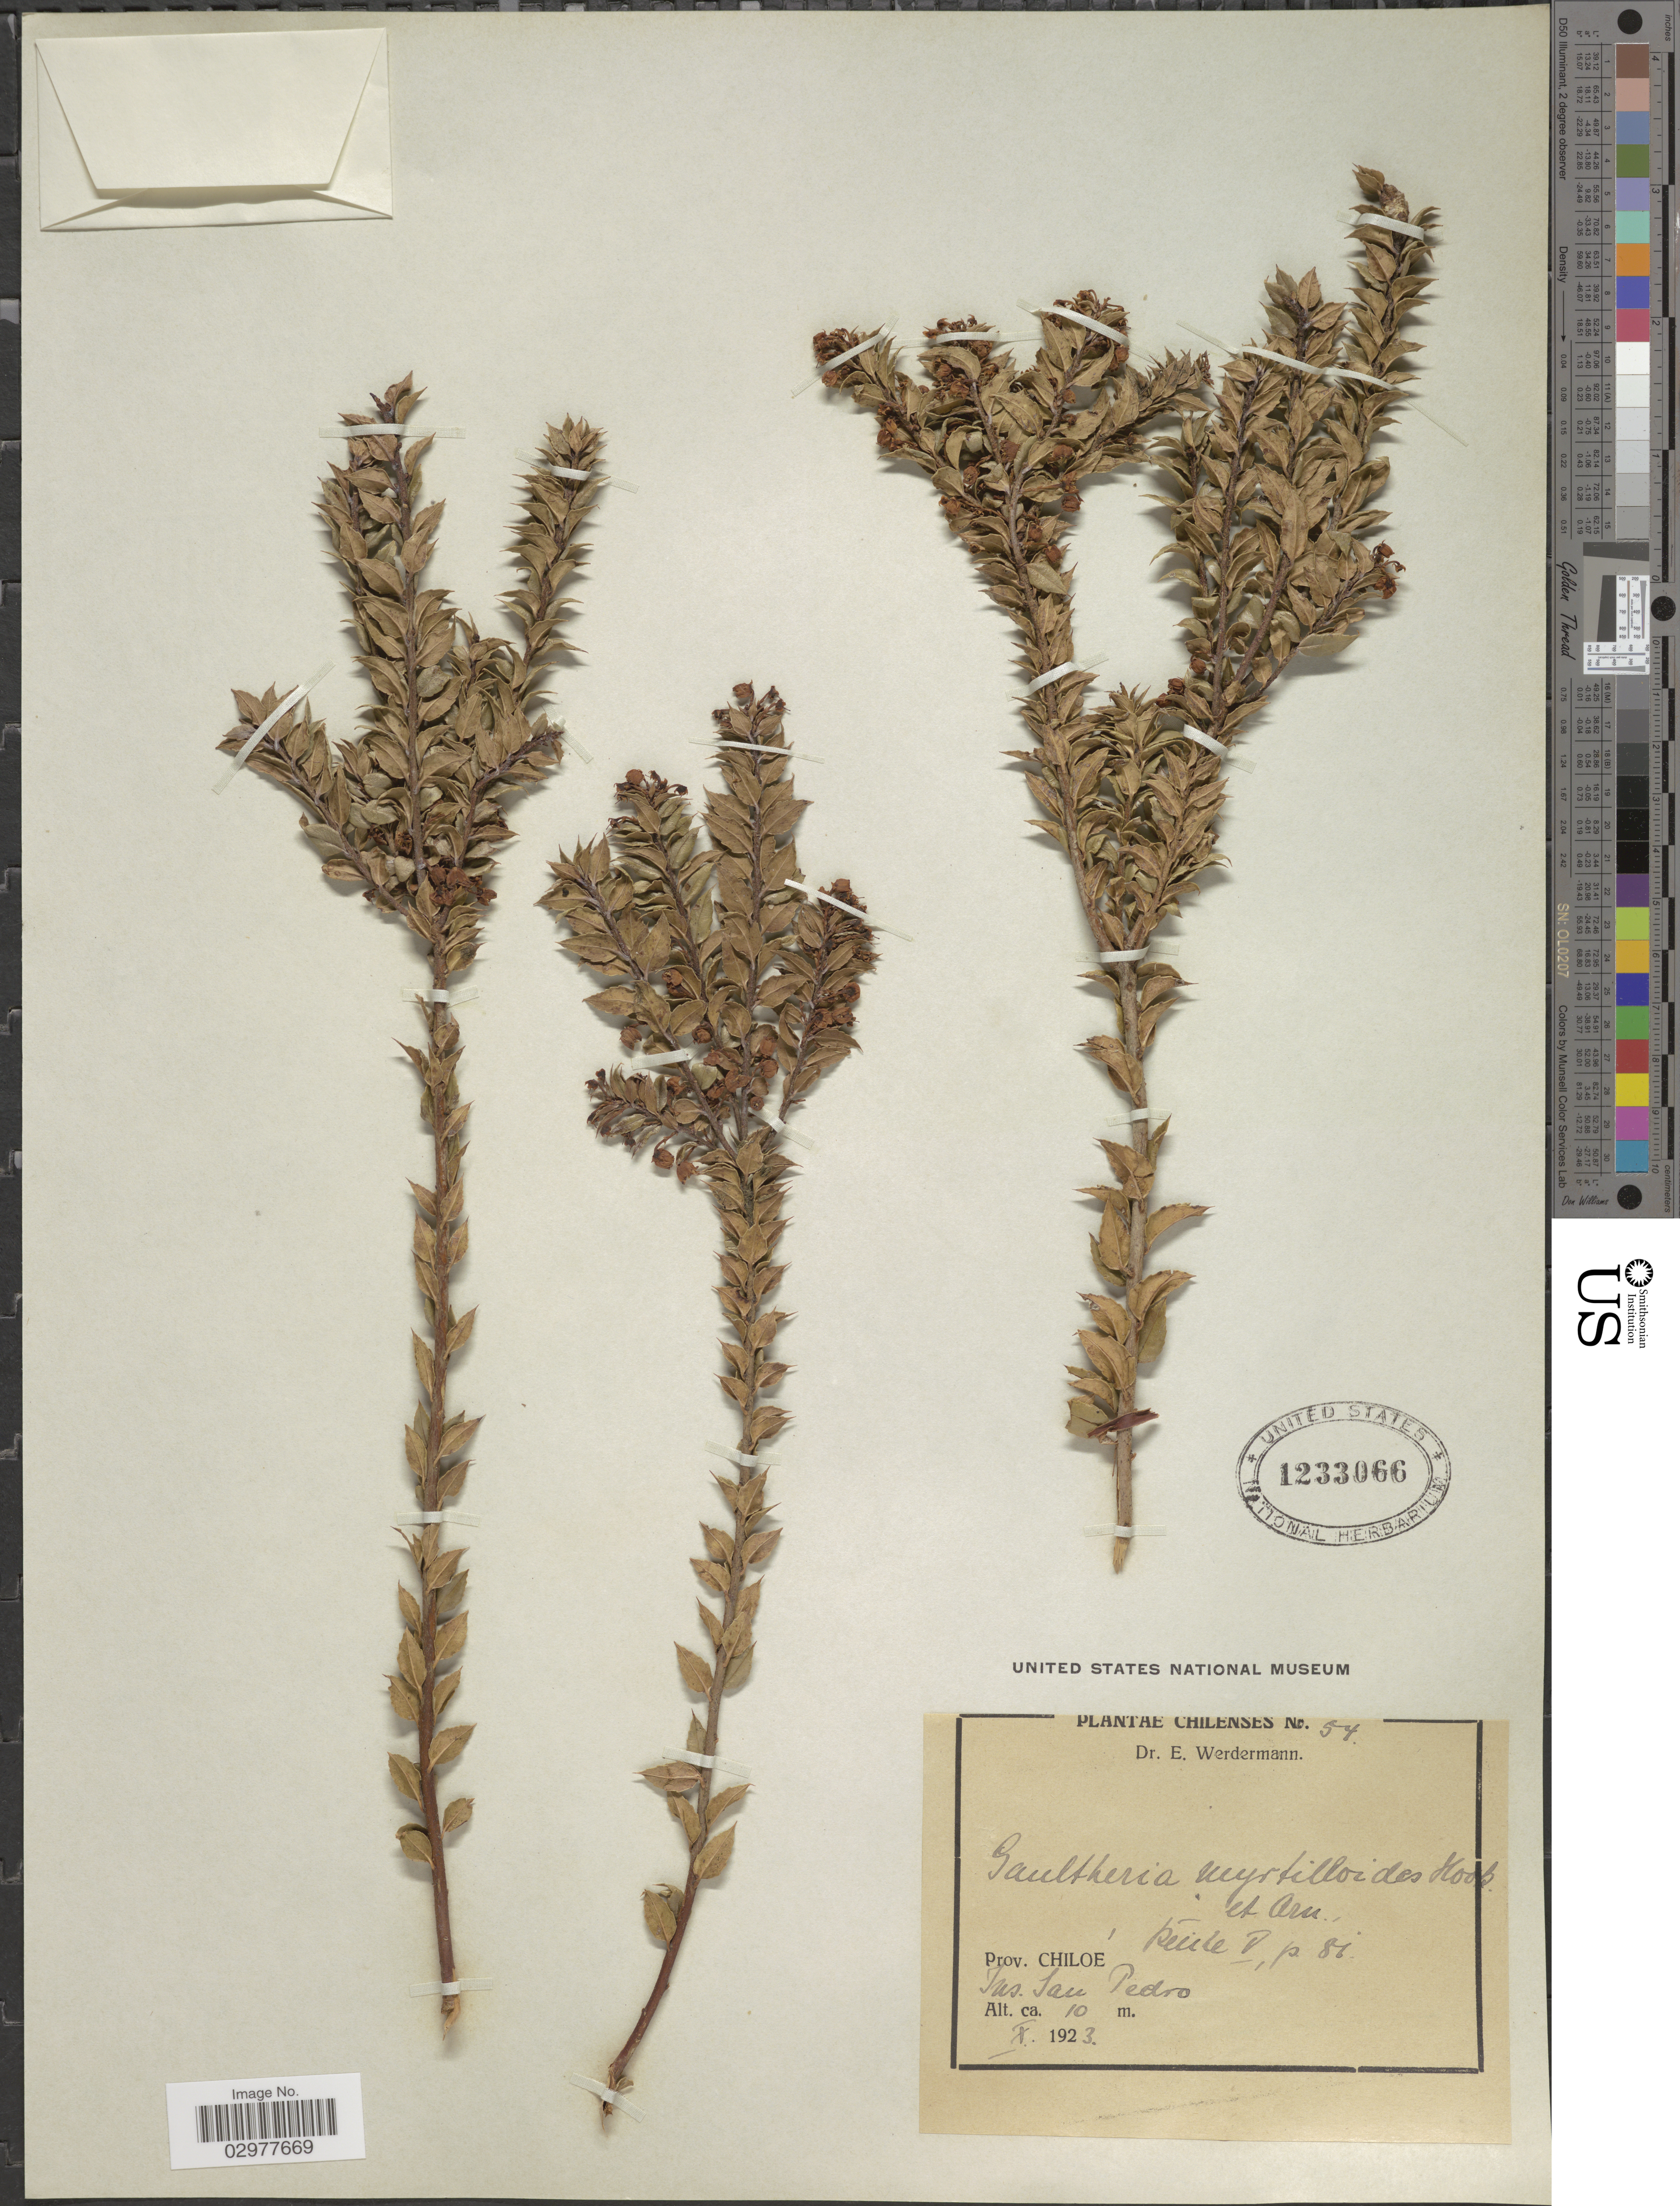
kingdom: Plantae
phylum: Tracheophyta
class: Magnoliopsida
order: Ericales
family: Ericaceae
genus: Pernettya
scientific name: Pernettya mucronata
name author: (L. f.) Gaudich. ex A. Spreng.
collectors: E. Werdermann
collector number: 54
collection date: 1923-10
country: Chile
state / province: Arica y Parinacota (XV)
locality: Prov. Chiloe, Ins. San Pedro.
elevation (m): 10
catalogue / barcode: US 1233066